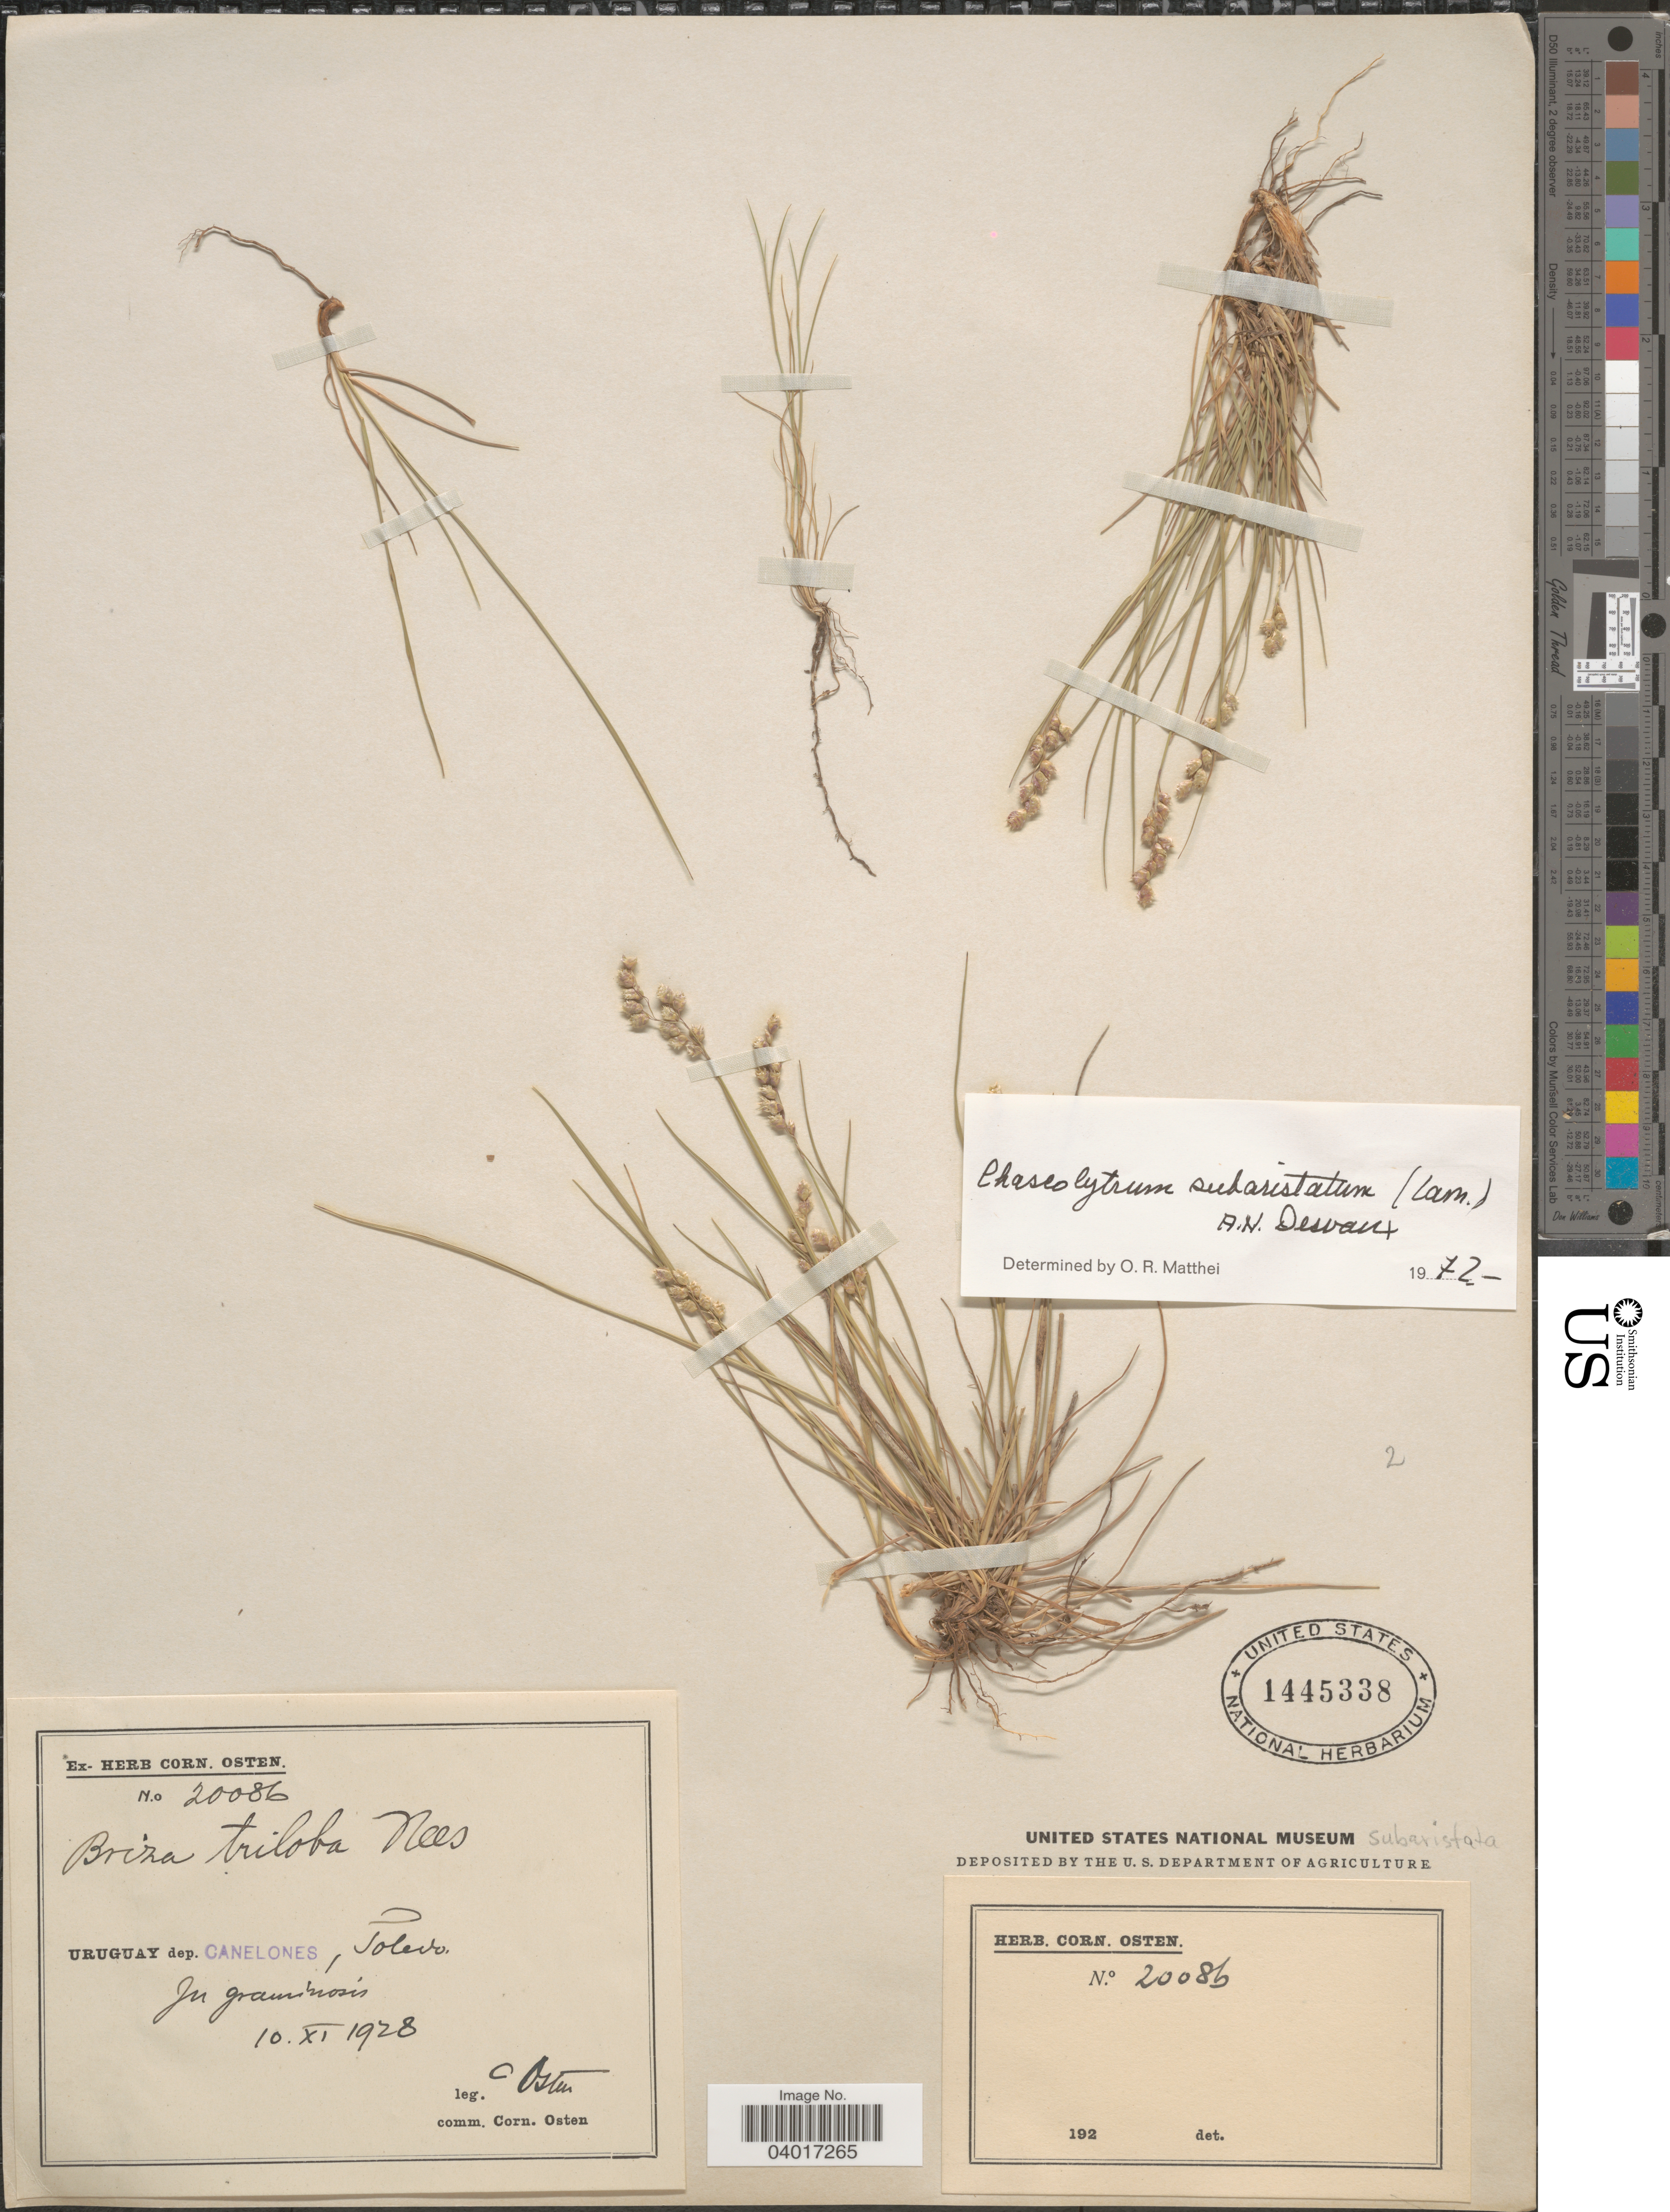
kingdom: Plantae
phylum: Tracheophyta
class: Liliopsida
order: Poales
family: Poaceae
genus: Chascolytrum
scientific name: Chascolytrum subaristatum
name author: (Lam.) Desv.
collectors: C. Osten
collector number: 20086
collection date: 1928-11-10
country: Uruguay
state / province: Canelones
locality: Dep. Canelones, Toledo.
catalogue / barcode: US 1445338